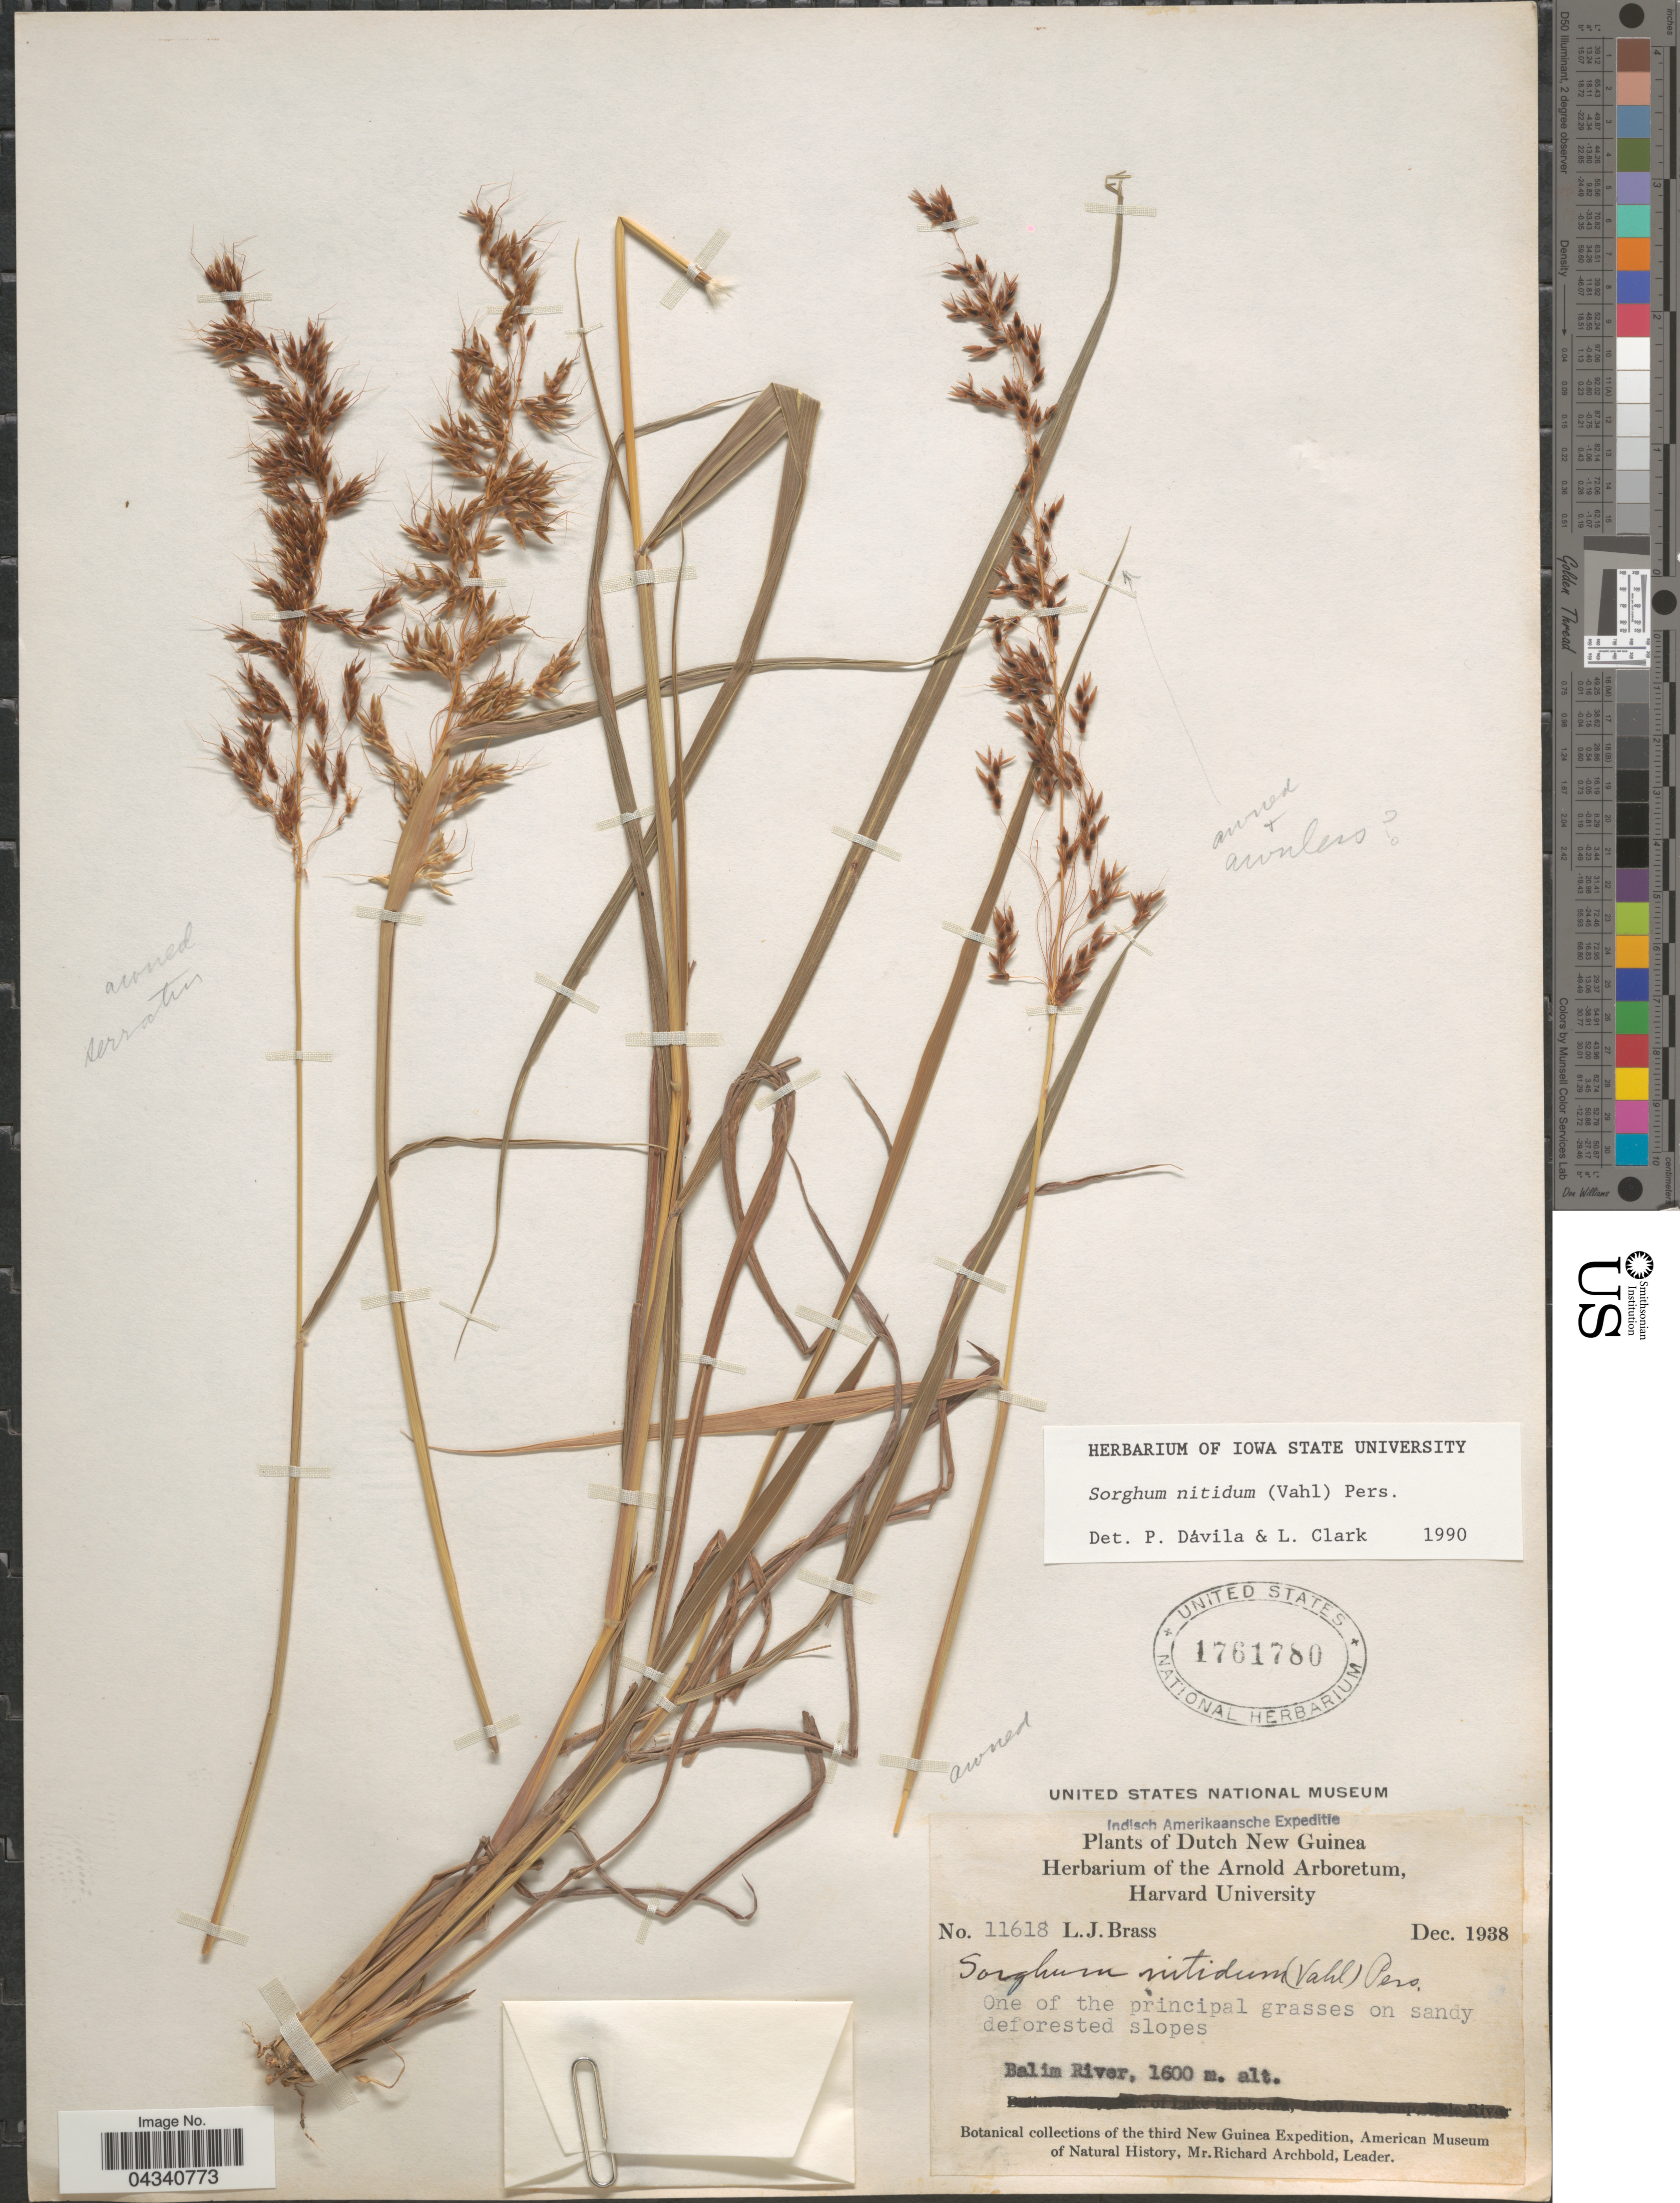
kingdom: Plantae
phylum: Tracheophyta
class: Liliopsida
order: Poales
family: Poaceae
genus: Sorghum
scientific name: Sorghum nitidum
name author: (Vahl) Pers.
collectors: L. J. Brass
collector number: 11618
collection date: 1938-12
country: Indonesia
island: New Guinea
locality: Indisch Amerikaansche Expeditie. Dutch New Guinea. Balim River. The third New Guinea Expedition.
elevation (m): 1600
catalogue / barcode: US 1761780